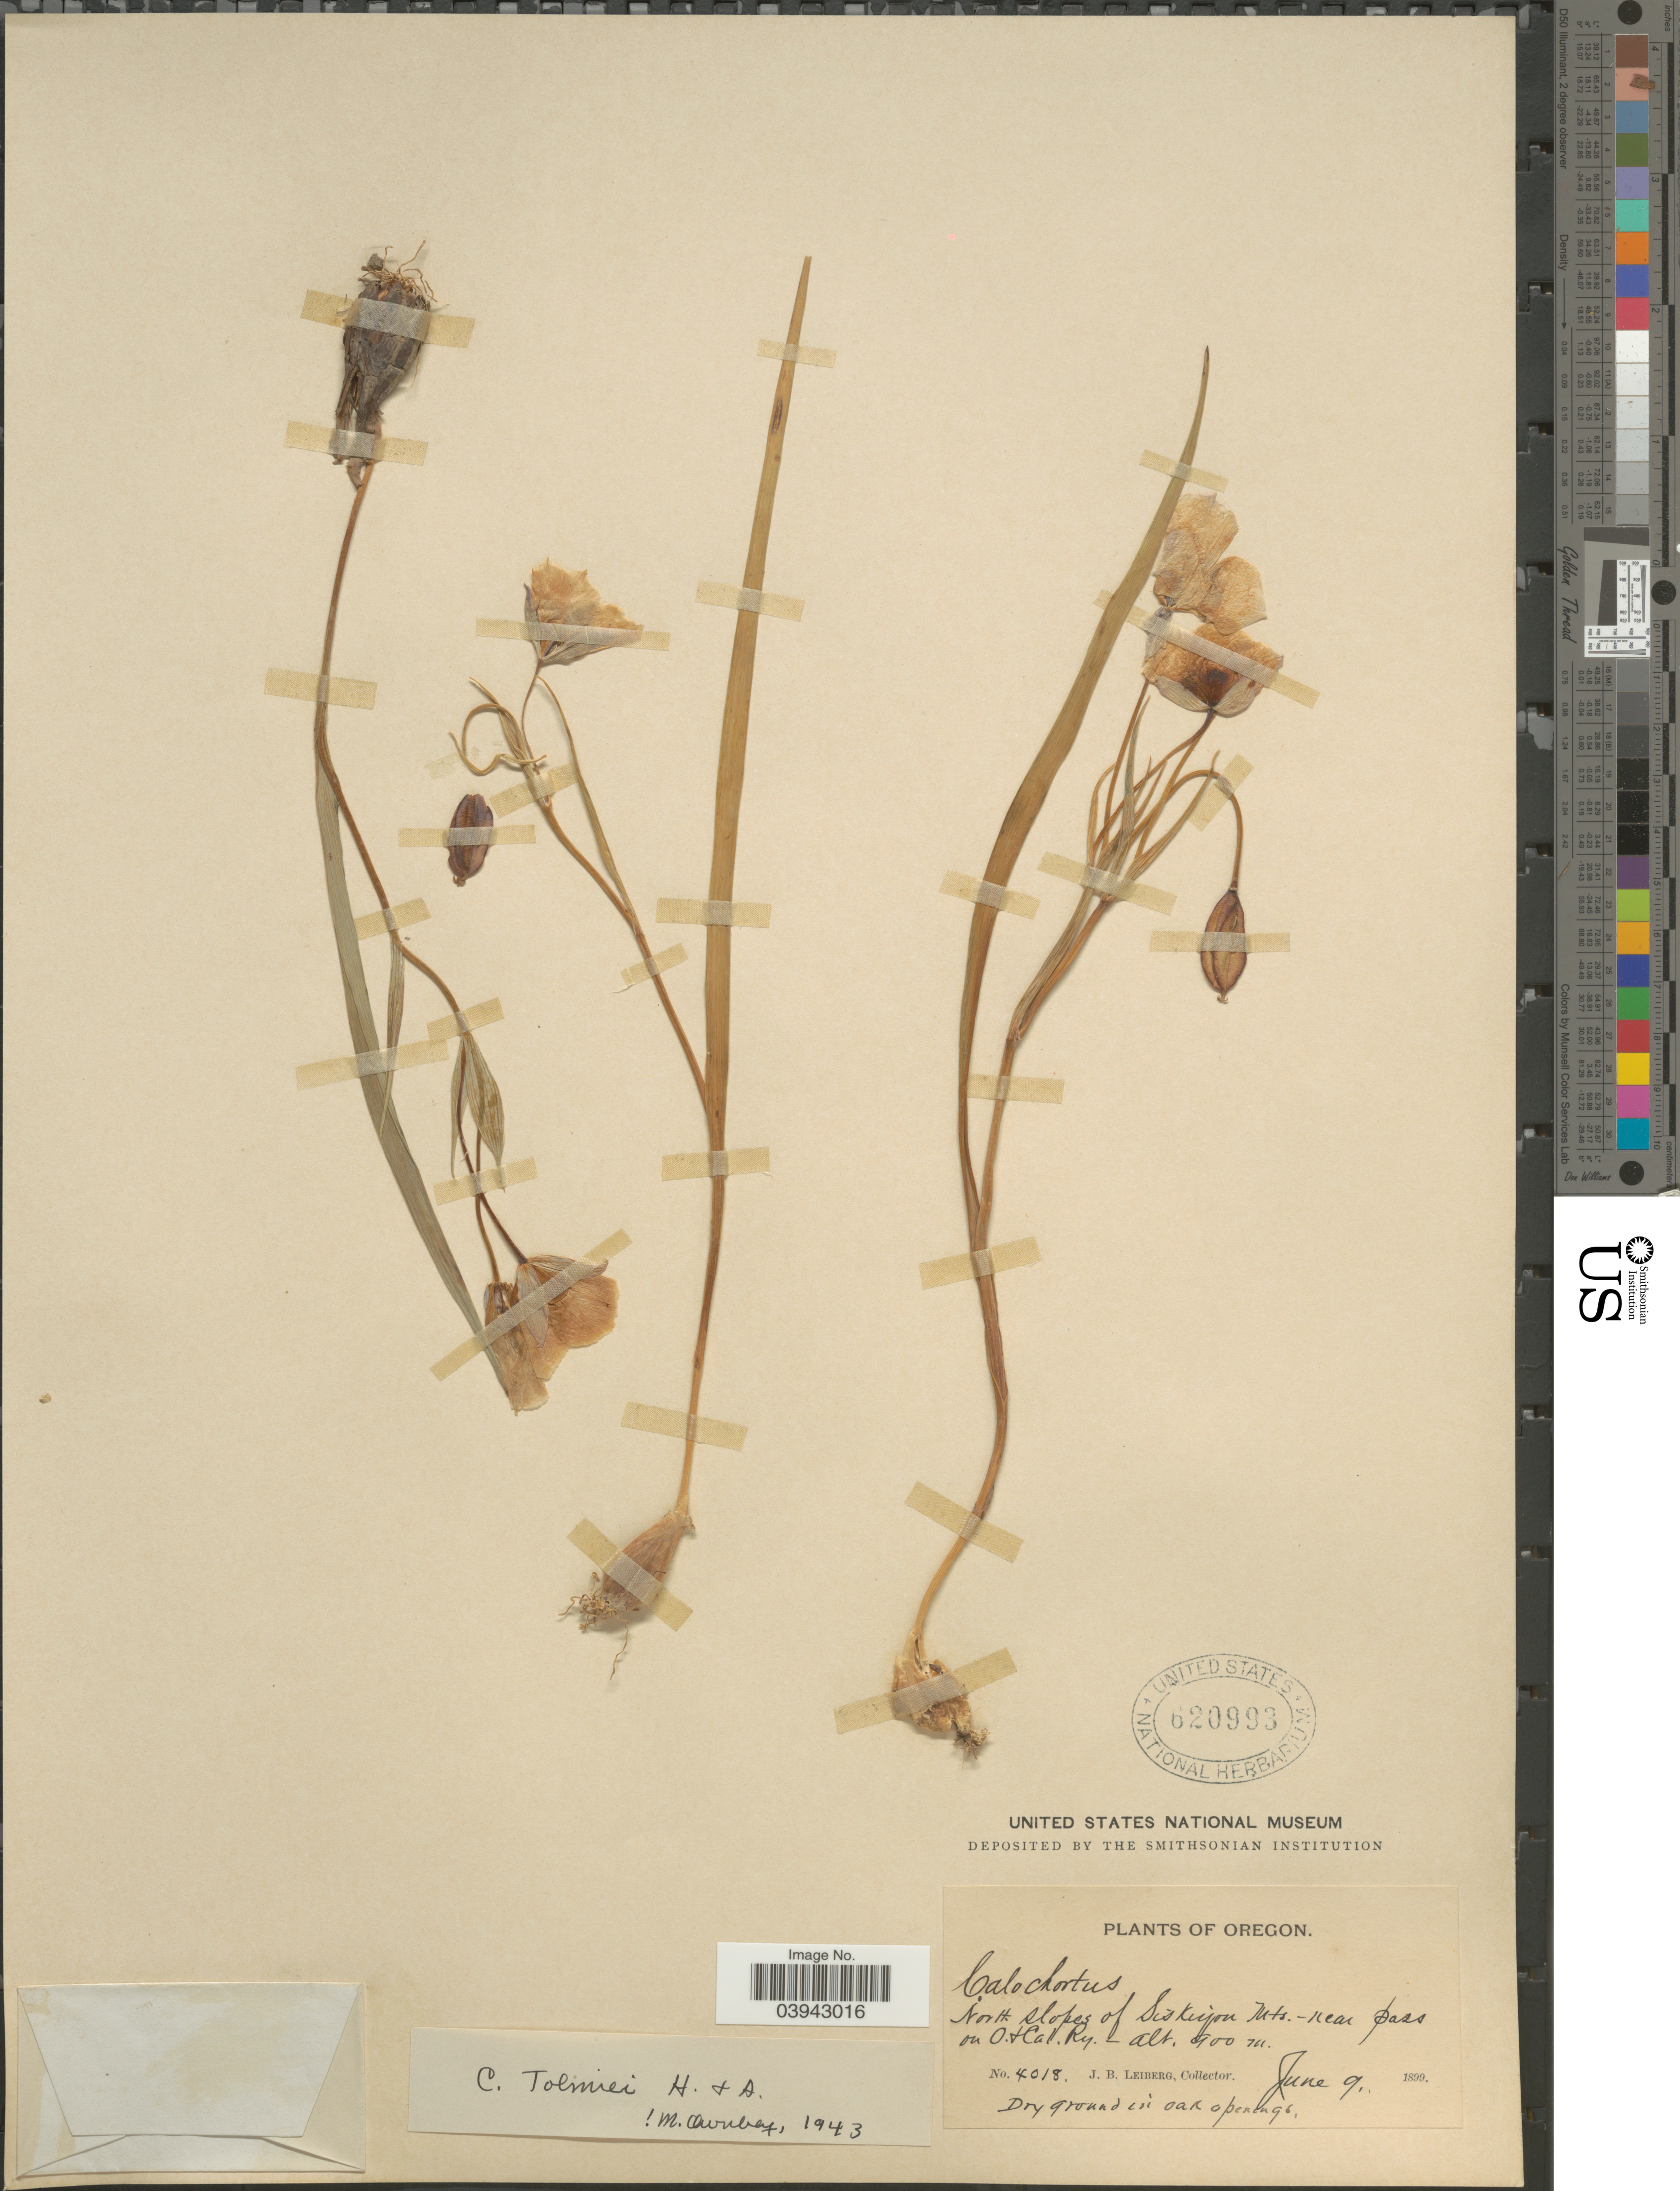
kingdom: Plantae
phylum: Tracheophyta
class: Liliopsida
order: Liliales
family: Liliaceae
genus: Calochortus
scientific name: Calochortus tolmiei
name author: Hook. & Arn.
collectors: J. B. Leiberg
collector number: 4018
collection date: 1899-06-09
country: United States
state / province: Oregon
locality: North slopes of Siskiyou Mts.-near Pas on O. + Cal. Ry.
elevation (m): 900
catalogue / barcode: US 620993